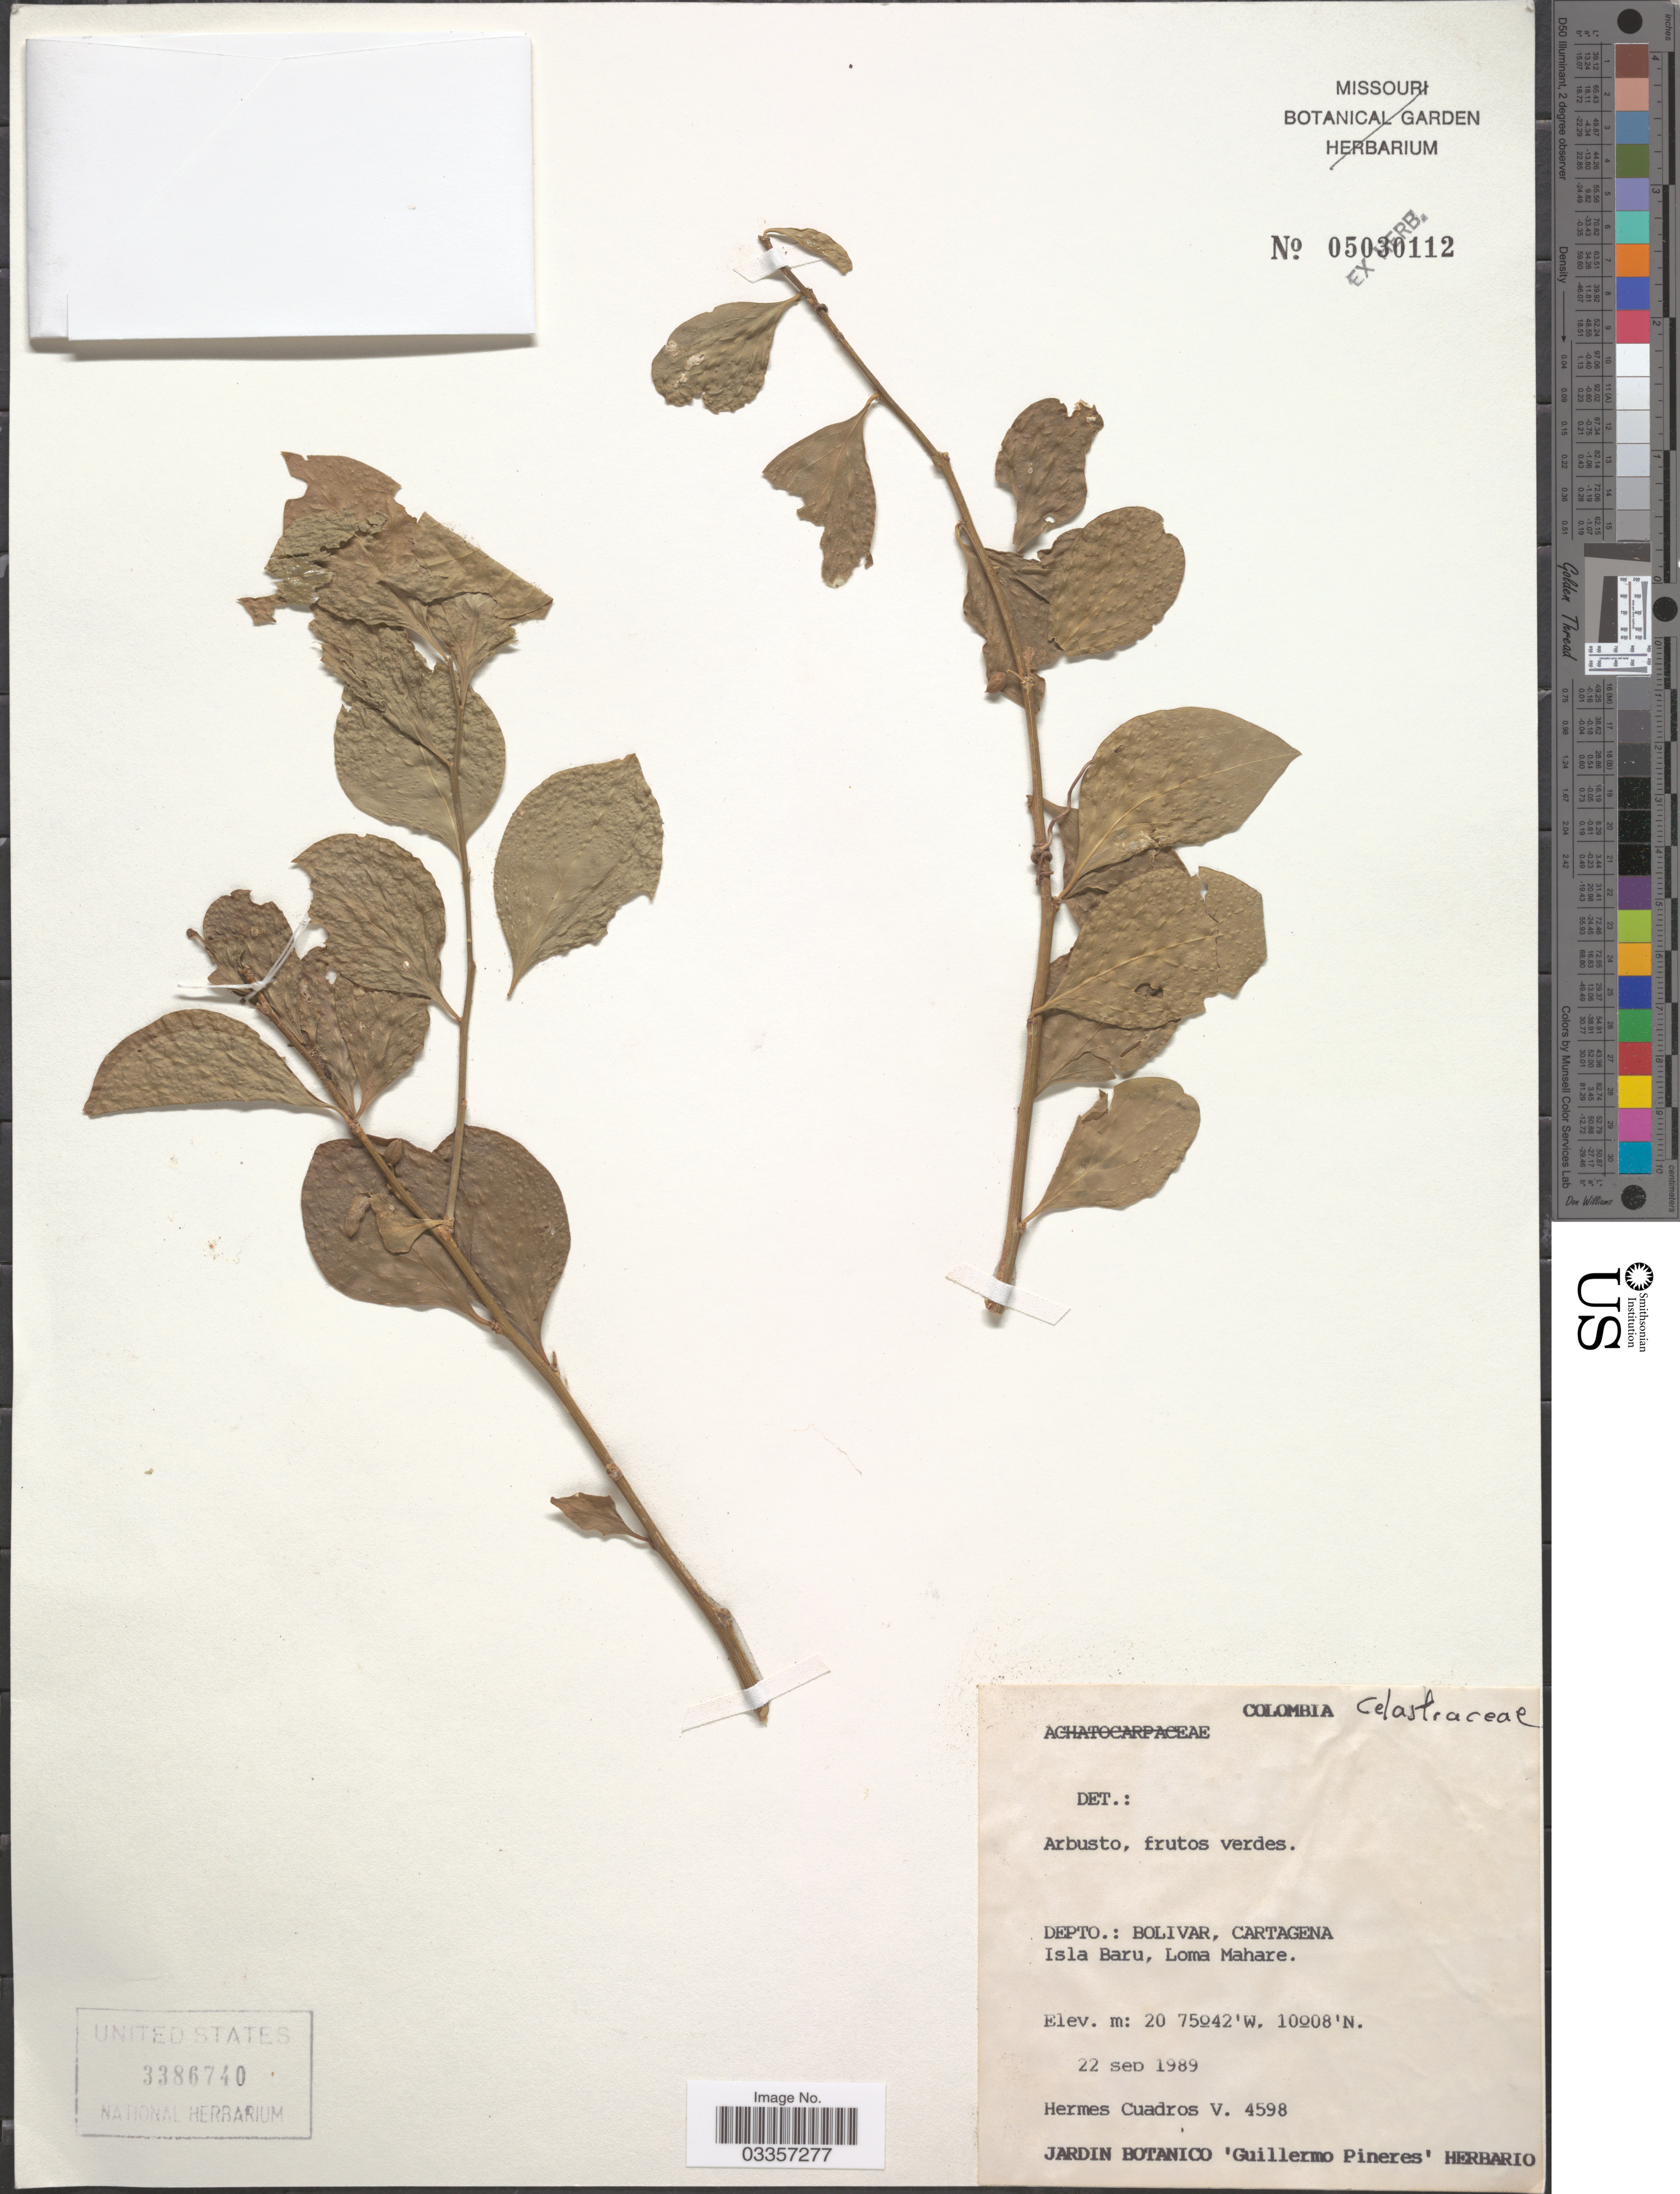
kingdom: Plantae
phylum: Tracheophyta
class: Magnoliopsida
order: Celastrales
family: Celastraceae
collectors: H. Cuadros V.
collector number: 4598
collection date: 1989-09-22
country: Colombia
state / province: Bolívar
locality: Depto.: Bolivar, Cartagena. Isla Baru, Loma Mahare.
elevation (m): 20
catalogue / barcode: US 3386740